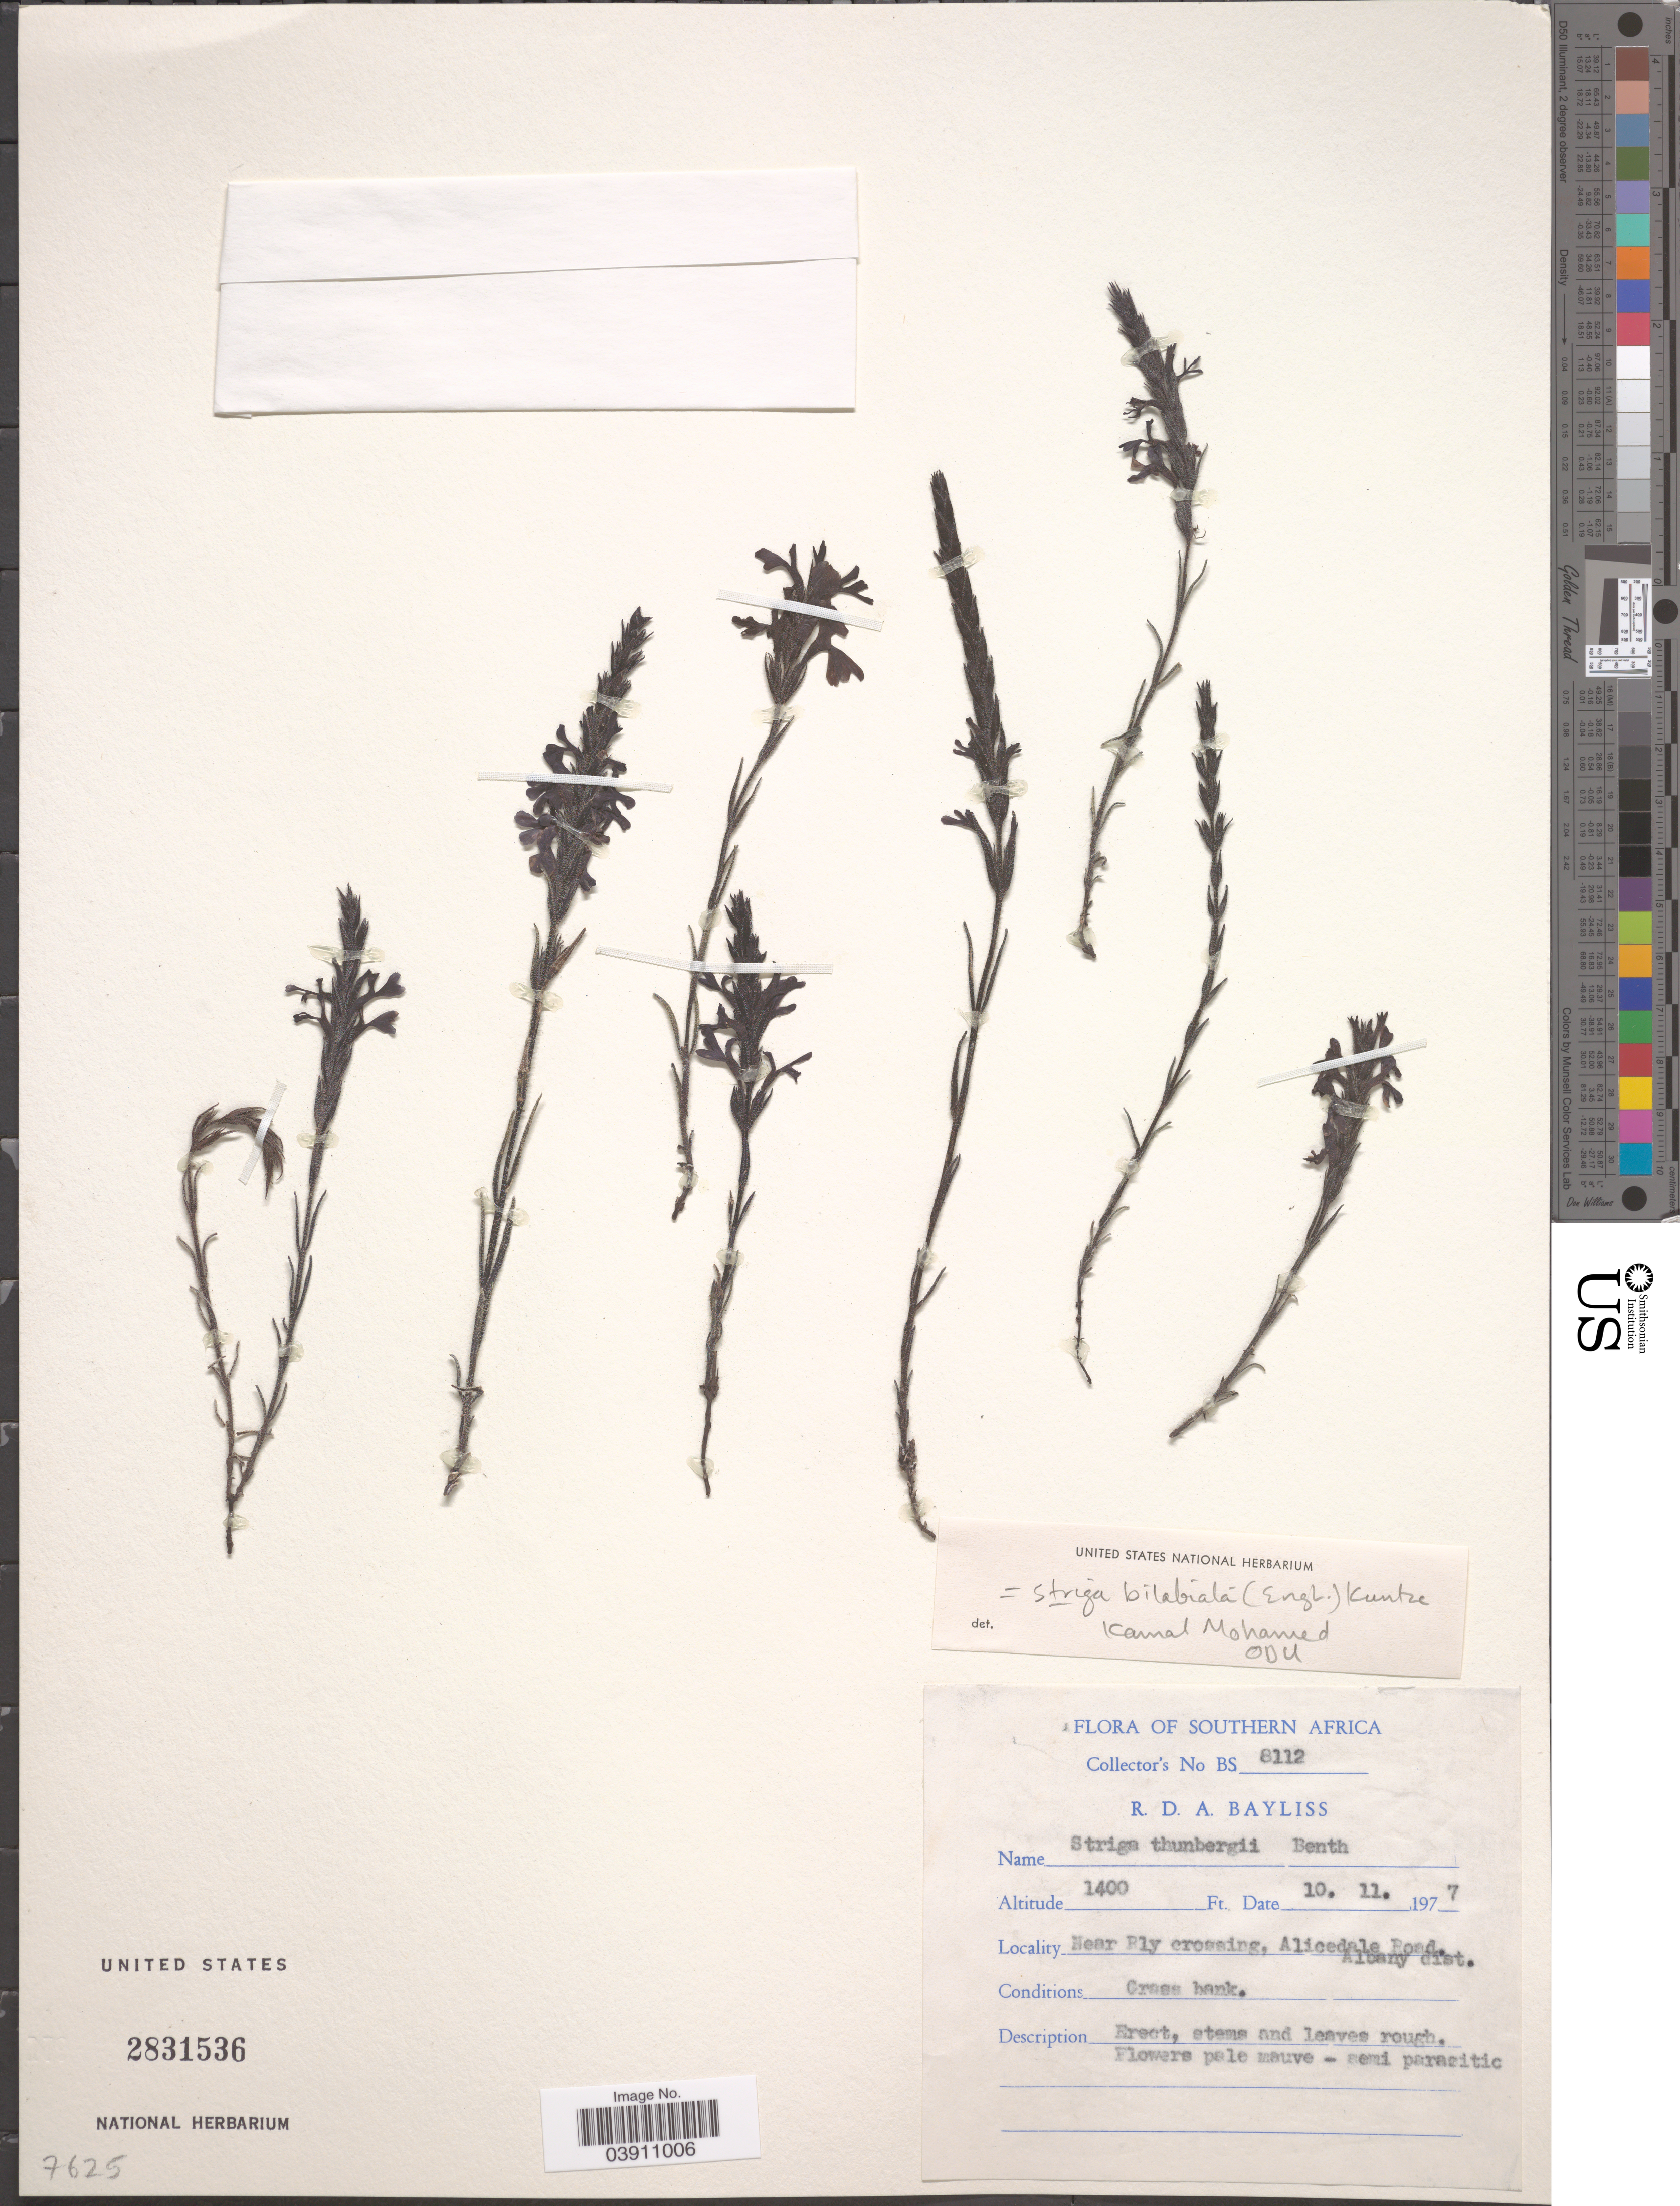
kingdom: Plantae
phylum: Tracheophyta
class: Magnoliopsida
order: Lamiales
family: Orobanchaceae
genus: Striga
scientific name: Striga thunbergii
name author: Benth.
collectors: R. Bayliss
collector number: BS 8112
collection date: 1977-11-10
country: South Africa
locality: Southern Africa. Near Bly crossing, Alicedale Road. Albany dist.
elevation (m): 427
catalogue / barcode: US 2831536